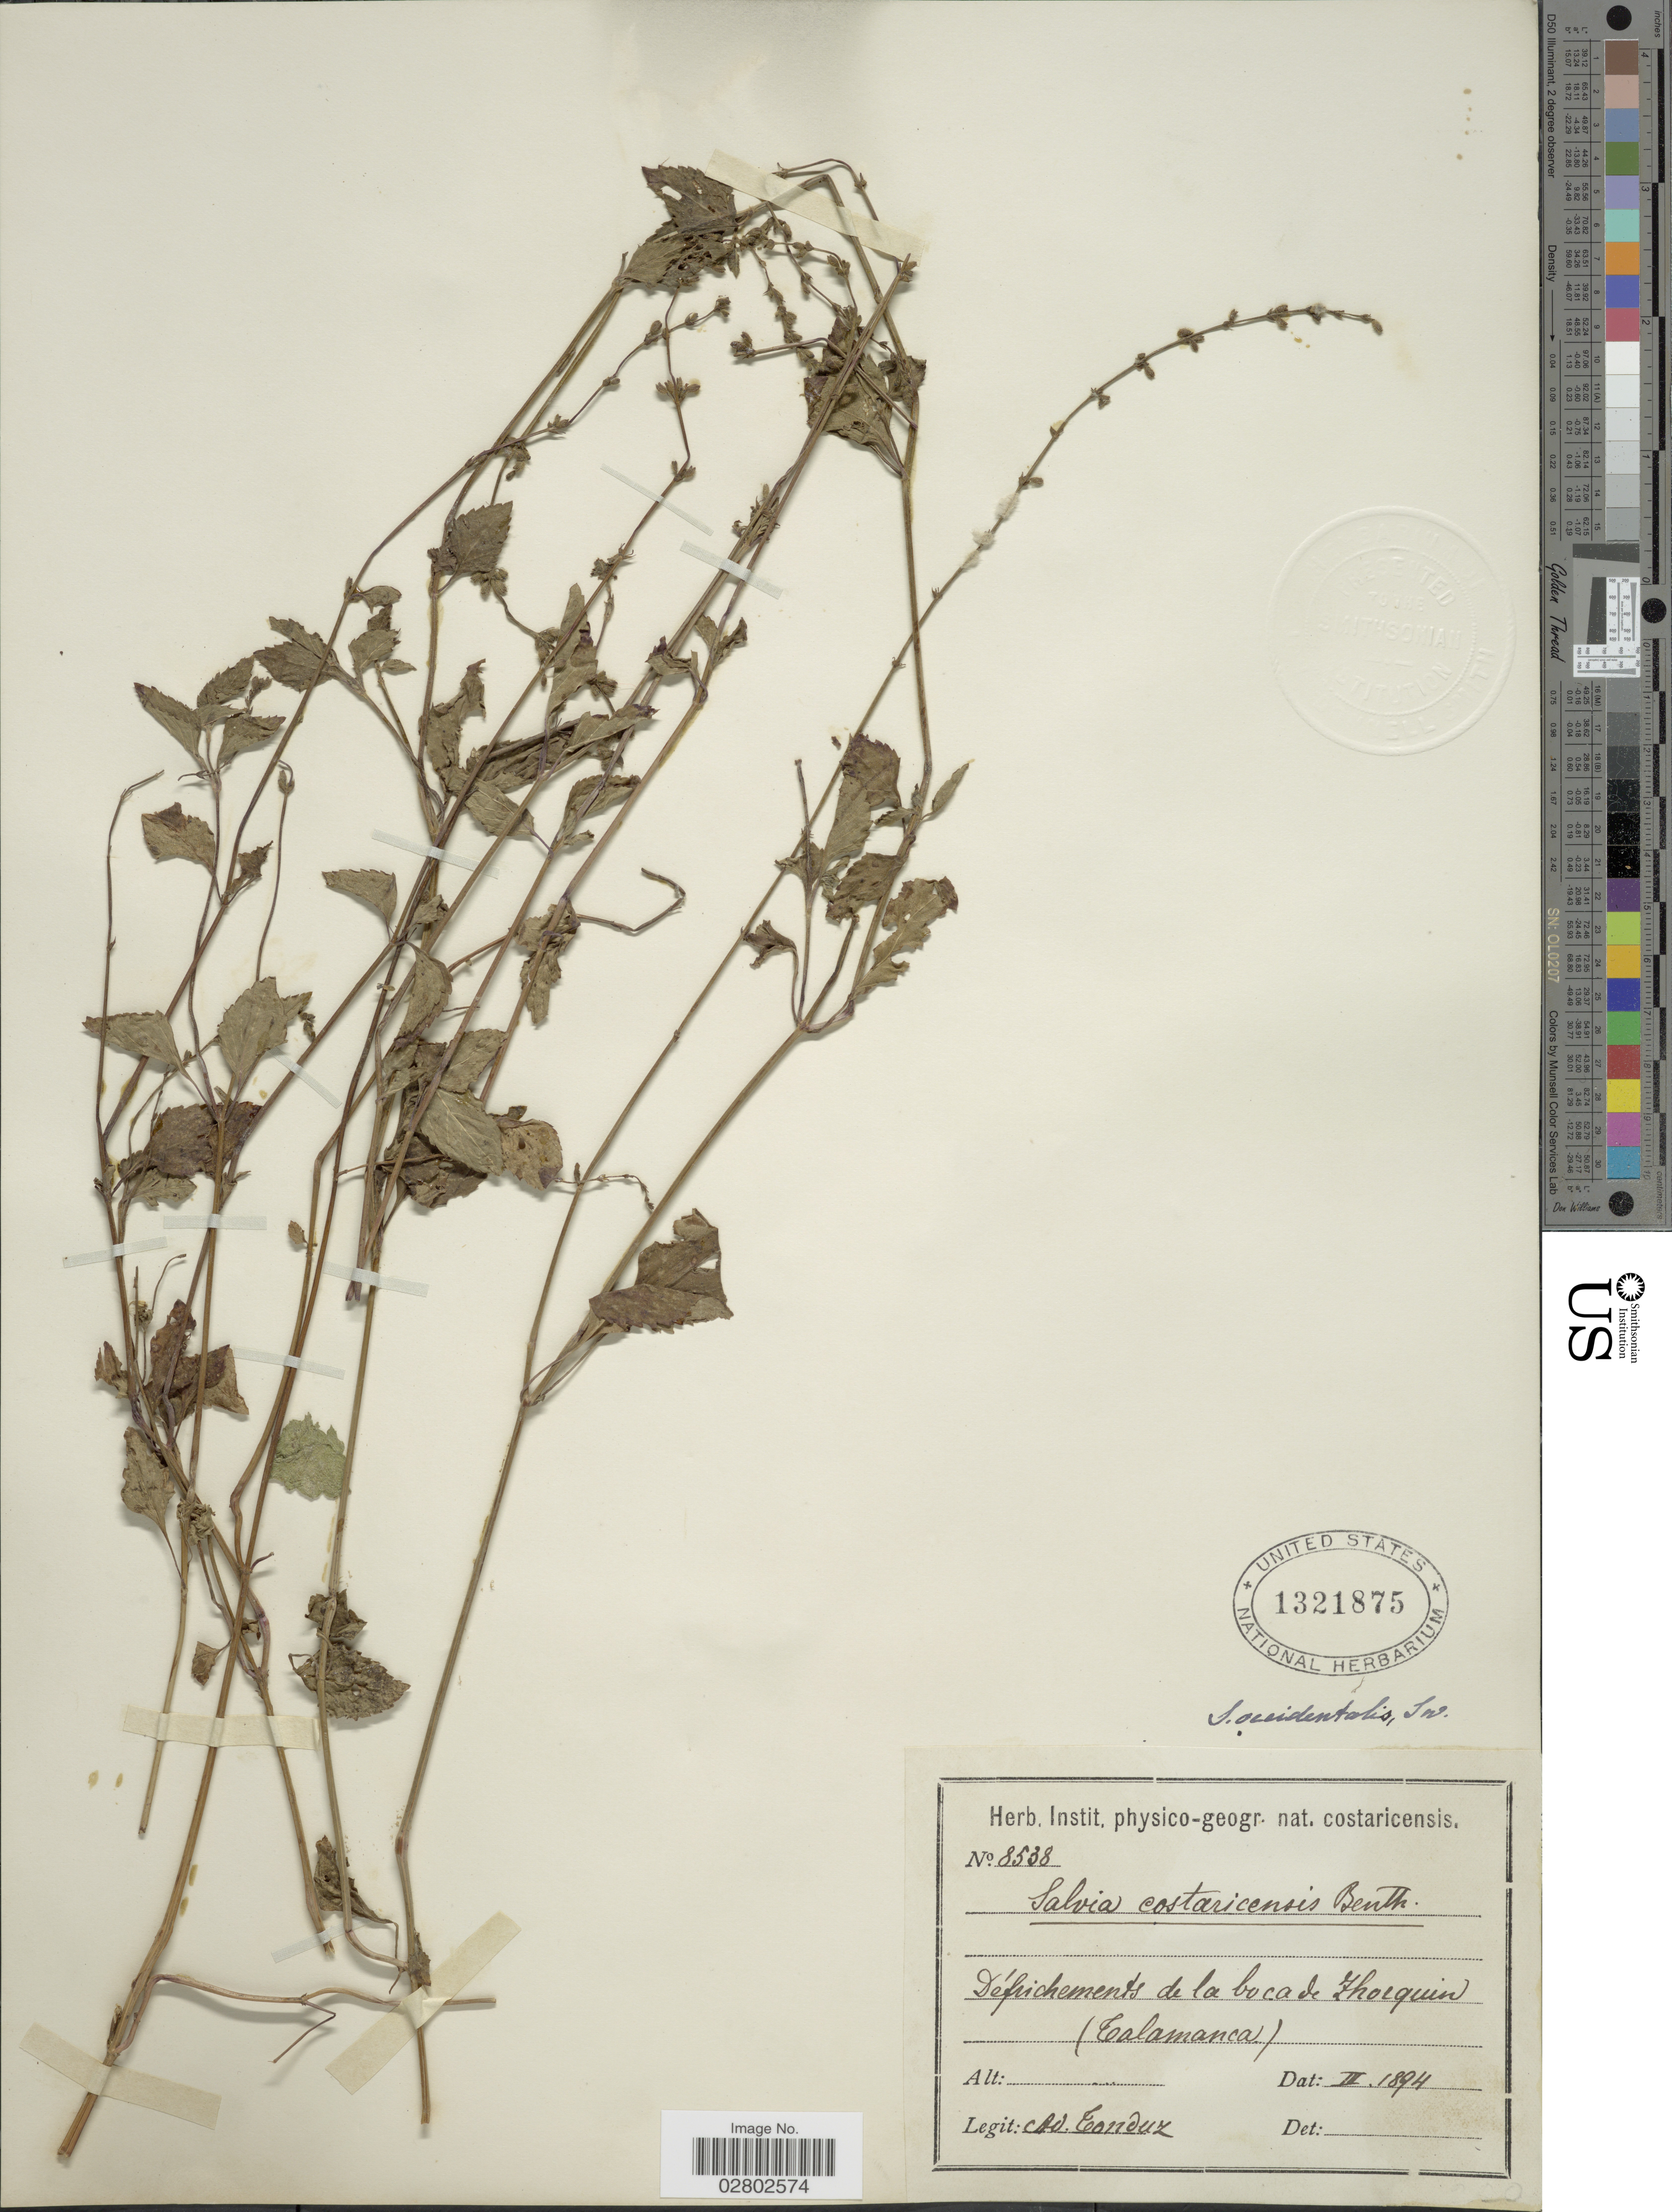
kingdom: Plantae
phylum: Tracheophyta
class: Magnoliopsida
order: Lamiales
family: Lamiaceae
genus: Salvia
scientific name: Salvia occidentalis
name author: Sw.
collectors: A. Tonduz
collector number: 8538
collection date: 1894-04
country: Costa Rica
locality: Défrichements de la boca de Zhorquin. (Talamanca).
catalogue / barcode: US 1321875